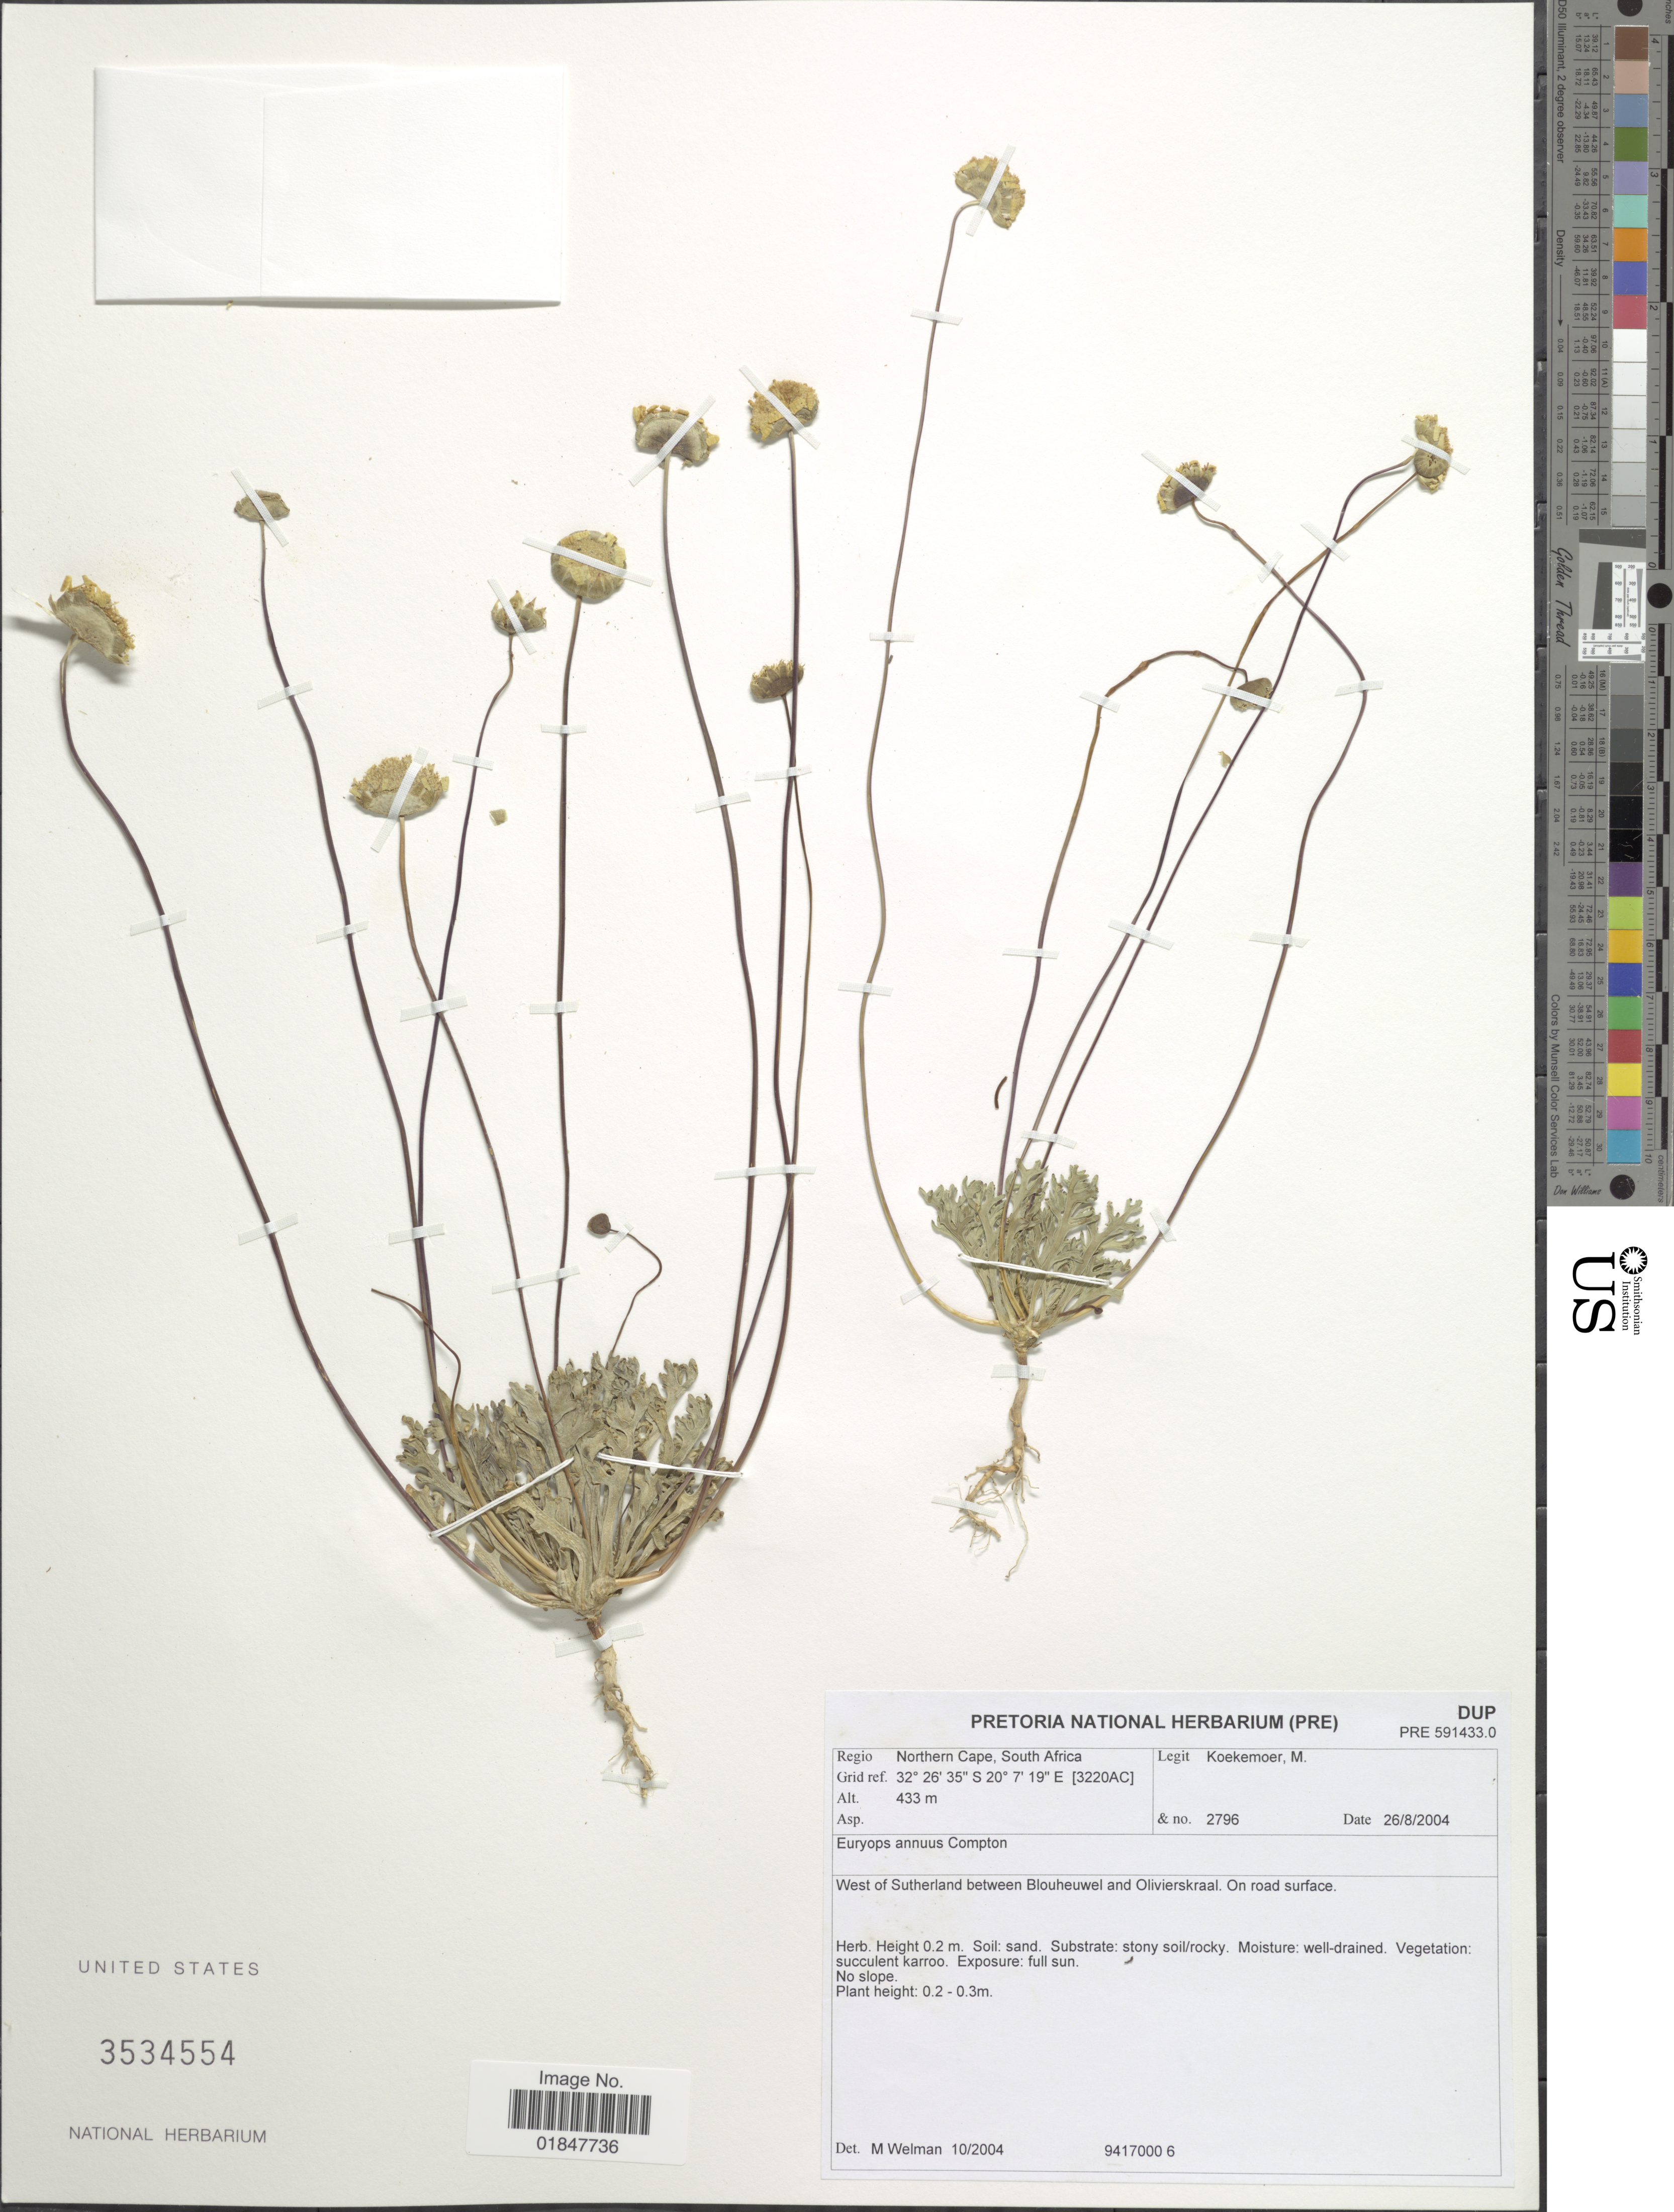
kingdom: Plantae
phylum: Tracheophyta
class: Magnoliopsida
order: Asterales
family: Asteraceae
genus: Euryops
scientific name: Euryops annuus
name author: Compton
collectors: M. Koekemoer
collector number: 2796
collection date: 2004-08-26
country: South Africa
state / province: Northern Cape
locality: West of Sutherland between Blouheuwel and Olivierskraal. On road surface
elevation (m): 433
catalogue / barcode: US 3534554